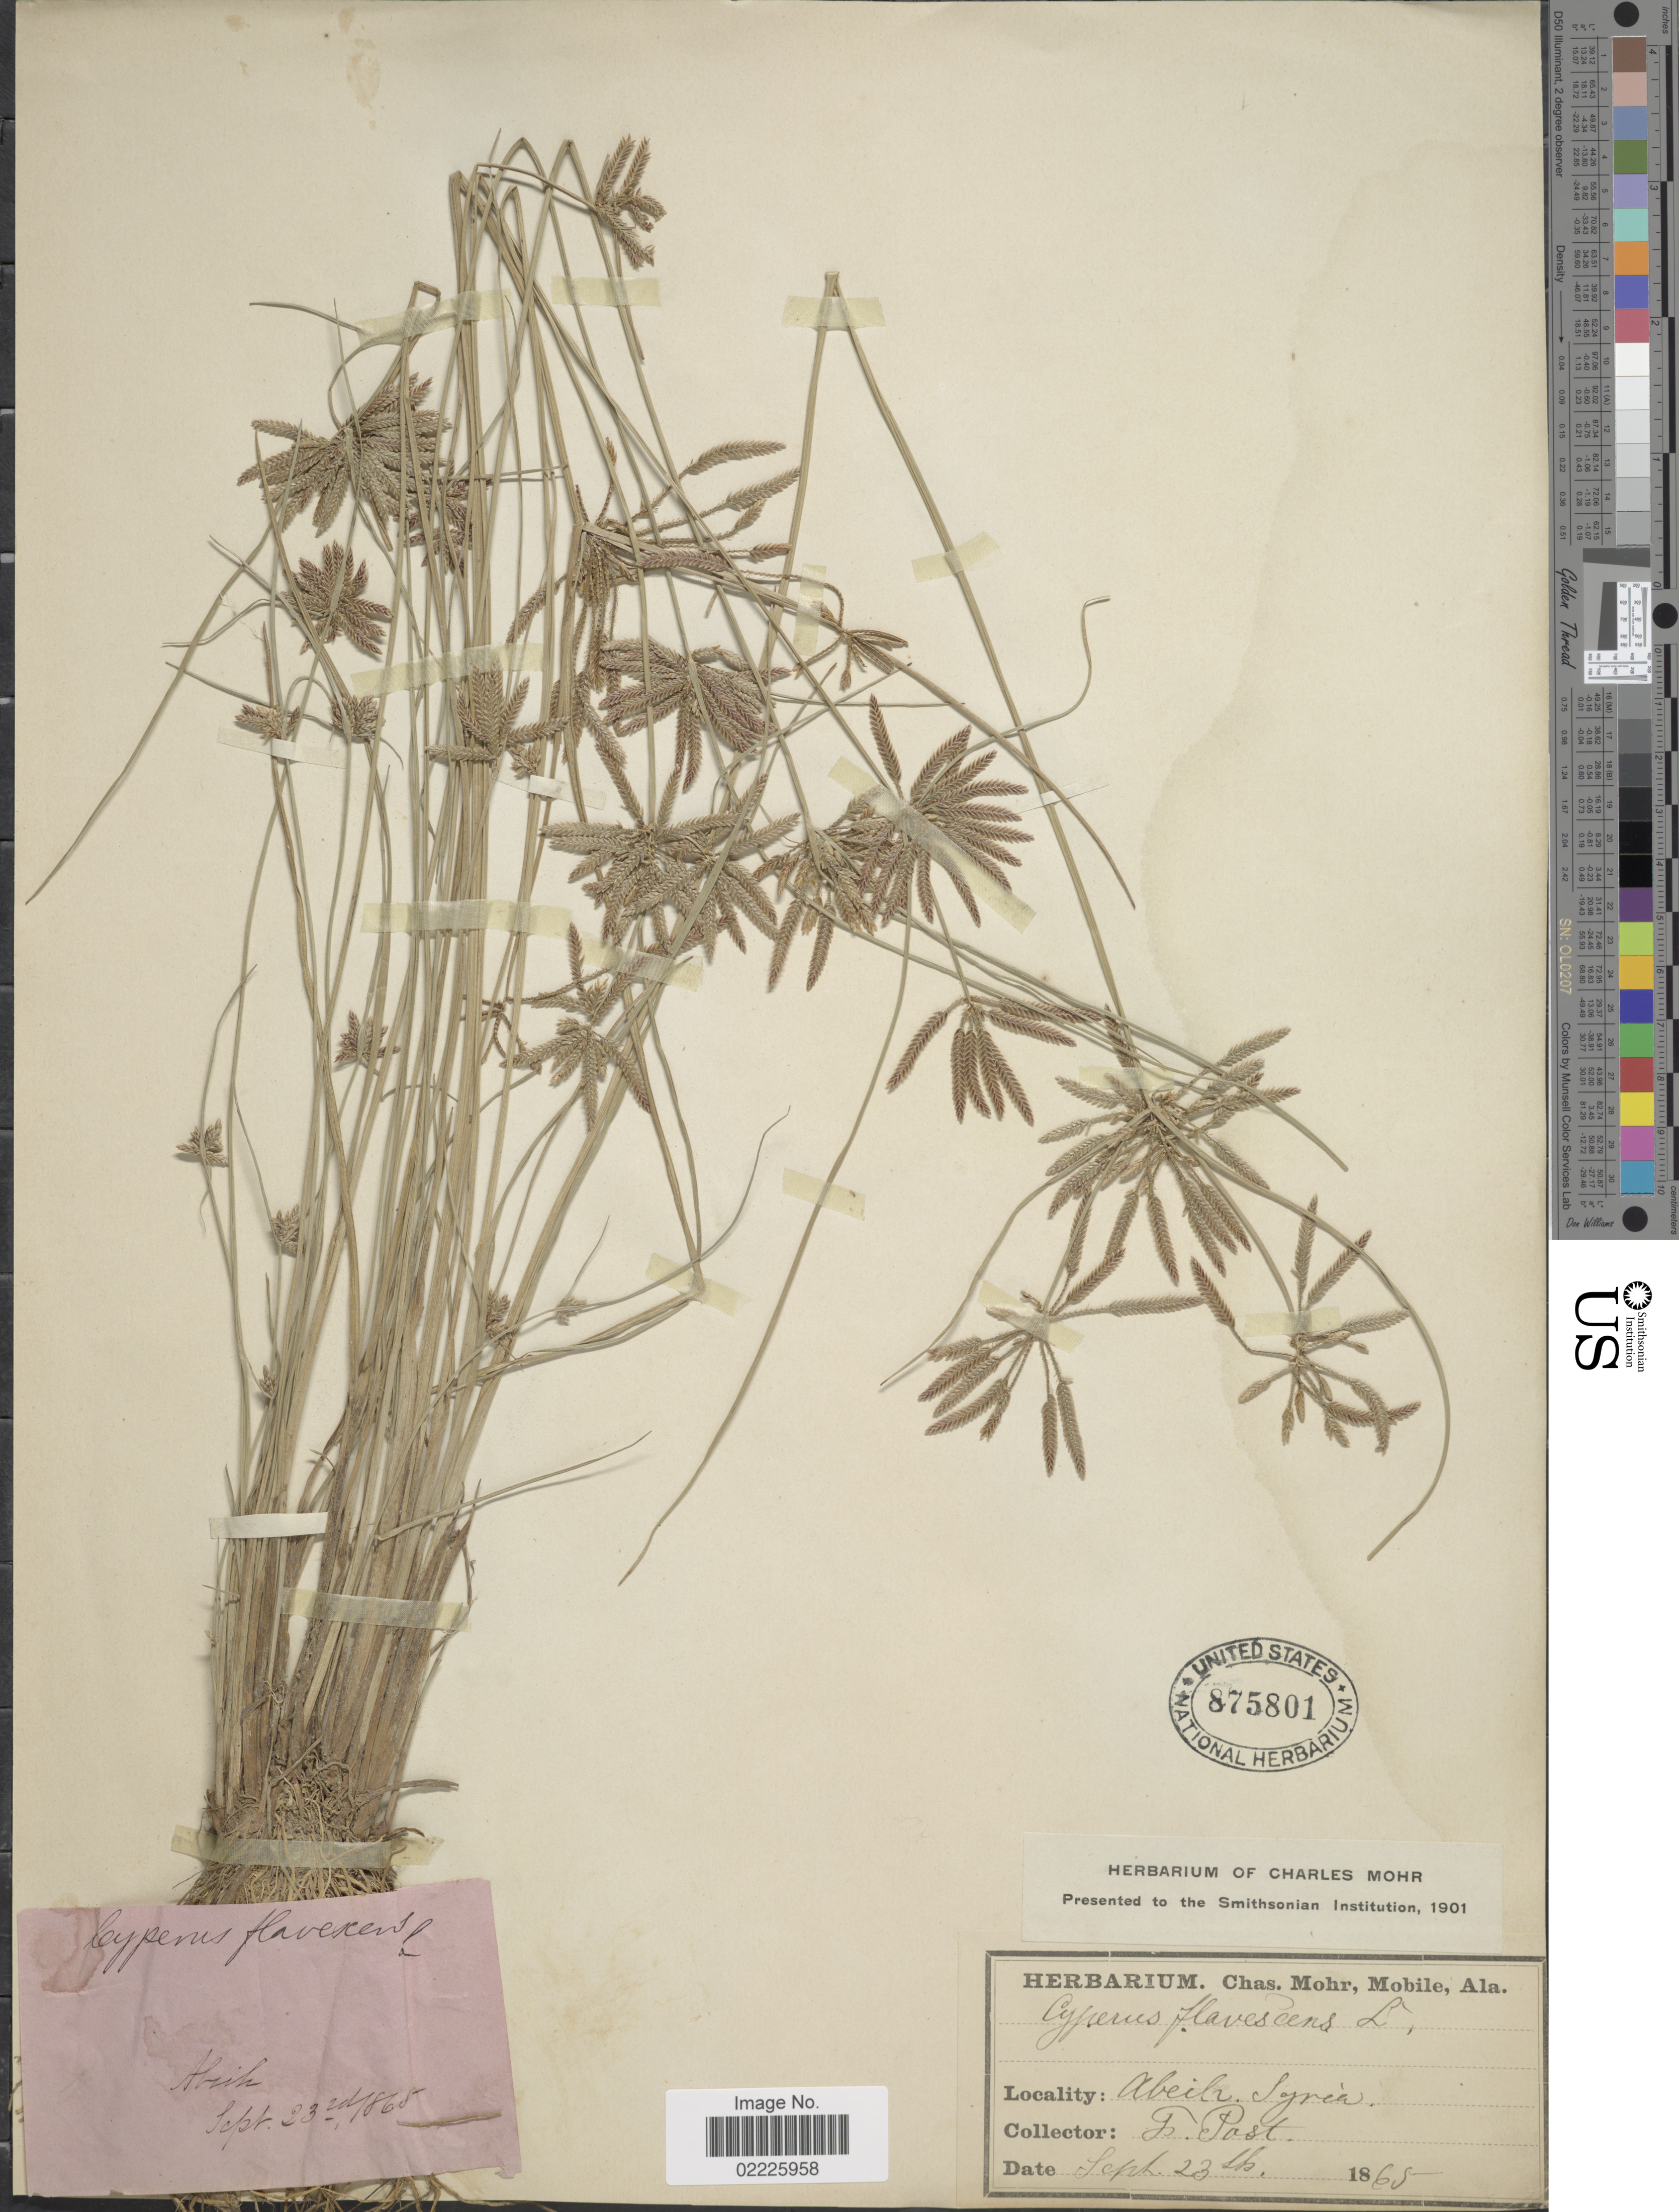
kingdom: Plantae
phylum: Tracheophyta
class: Liliopsida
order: Poales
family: Cyperaceae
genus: Cyperus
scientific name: Cyperus flavescens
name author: L.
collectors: F. Past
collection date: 1865-09-23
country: Syria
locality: Abeich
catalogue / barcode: US 875801